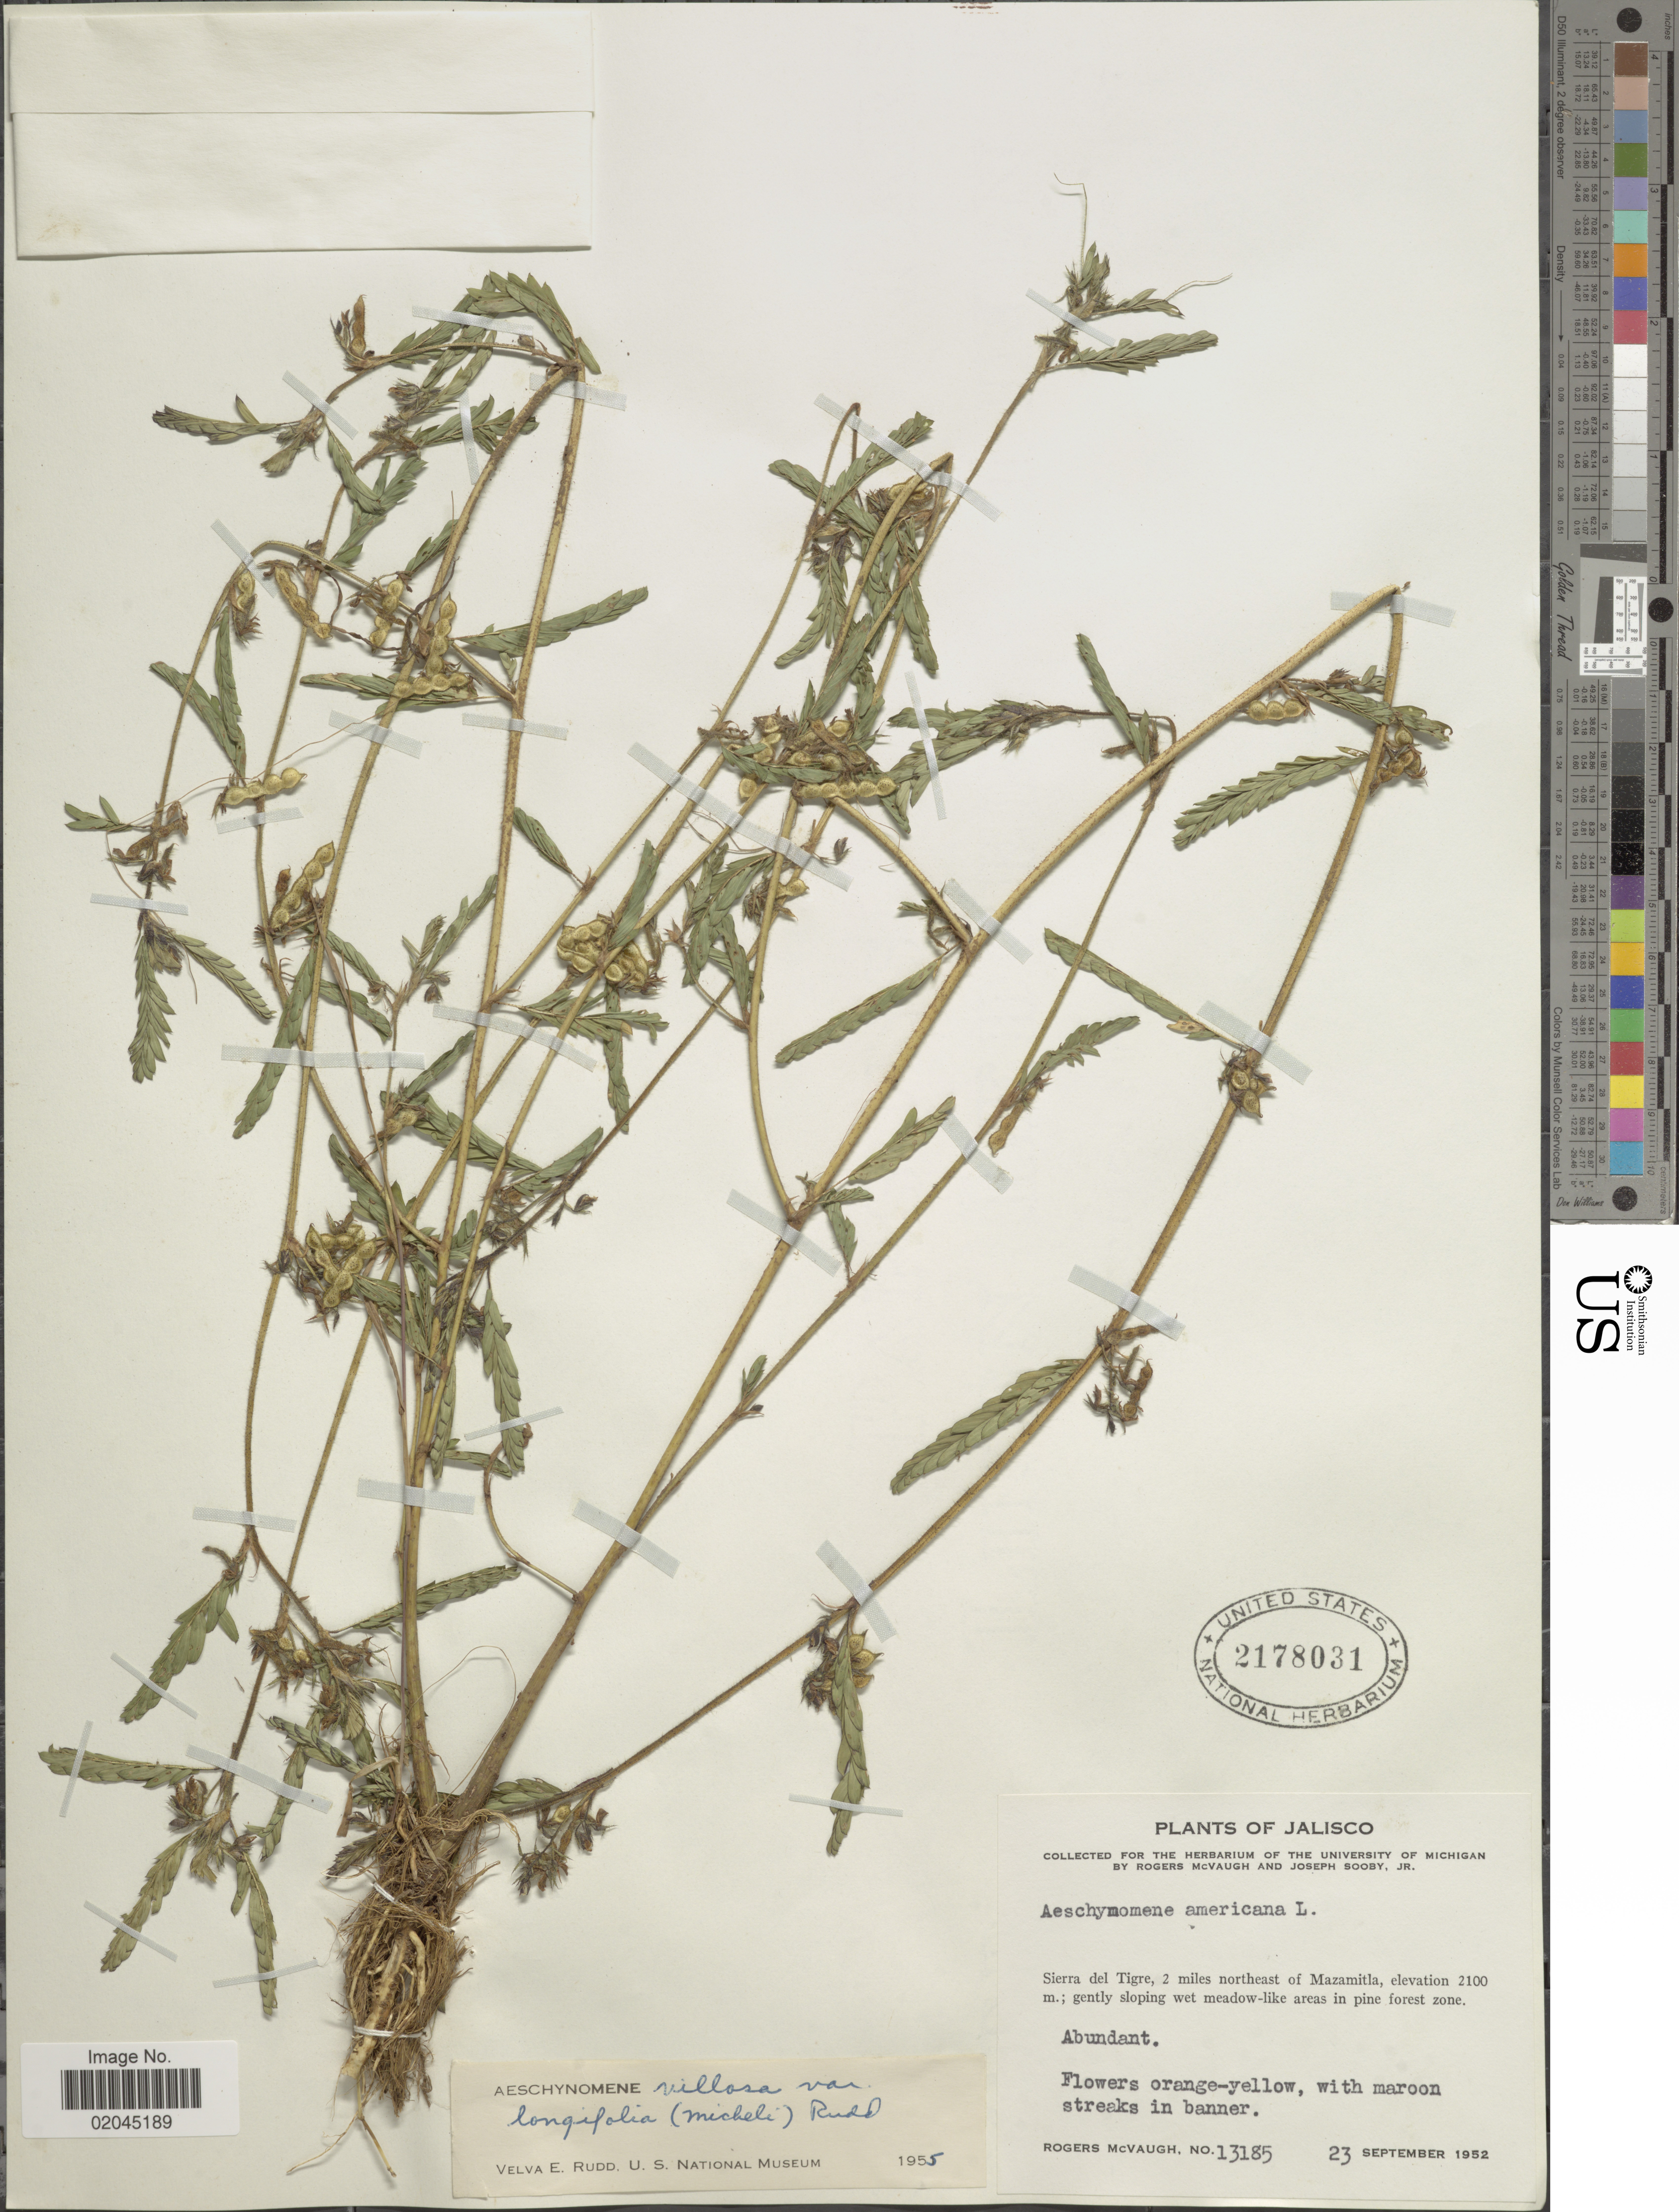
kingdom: Plantae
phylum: Tracheophyta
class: Magnoliopsida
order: Fabales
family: Fabaceae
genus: Aeschynomene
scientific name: Aeschynomene villosa var. longifolia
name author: (Micheli) Rudd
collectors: R. McVaugh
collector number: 13185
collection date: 1952-09-23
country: Mexico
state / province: Jalisco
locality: Sierra del Tigre, 2 miles northeast of Mazamitla; gently sloping wet meadow-like areas in pine forest zone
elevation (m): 2100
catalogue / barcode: US 2178031